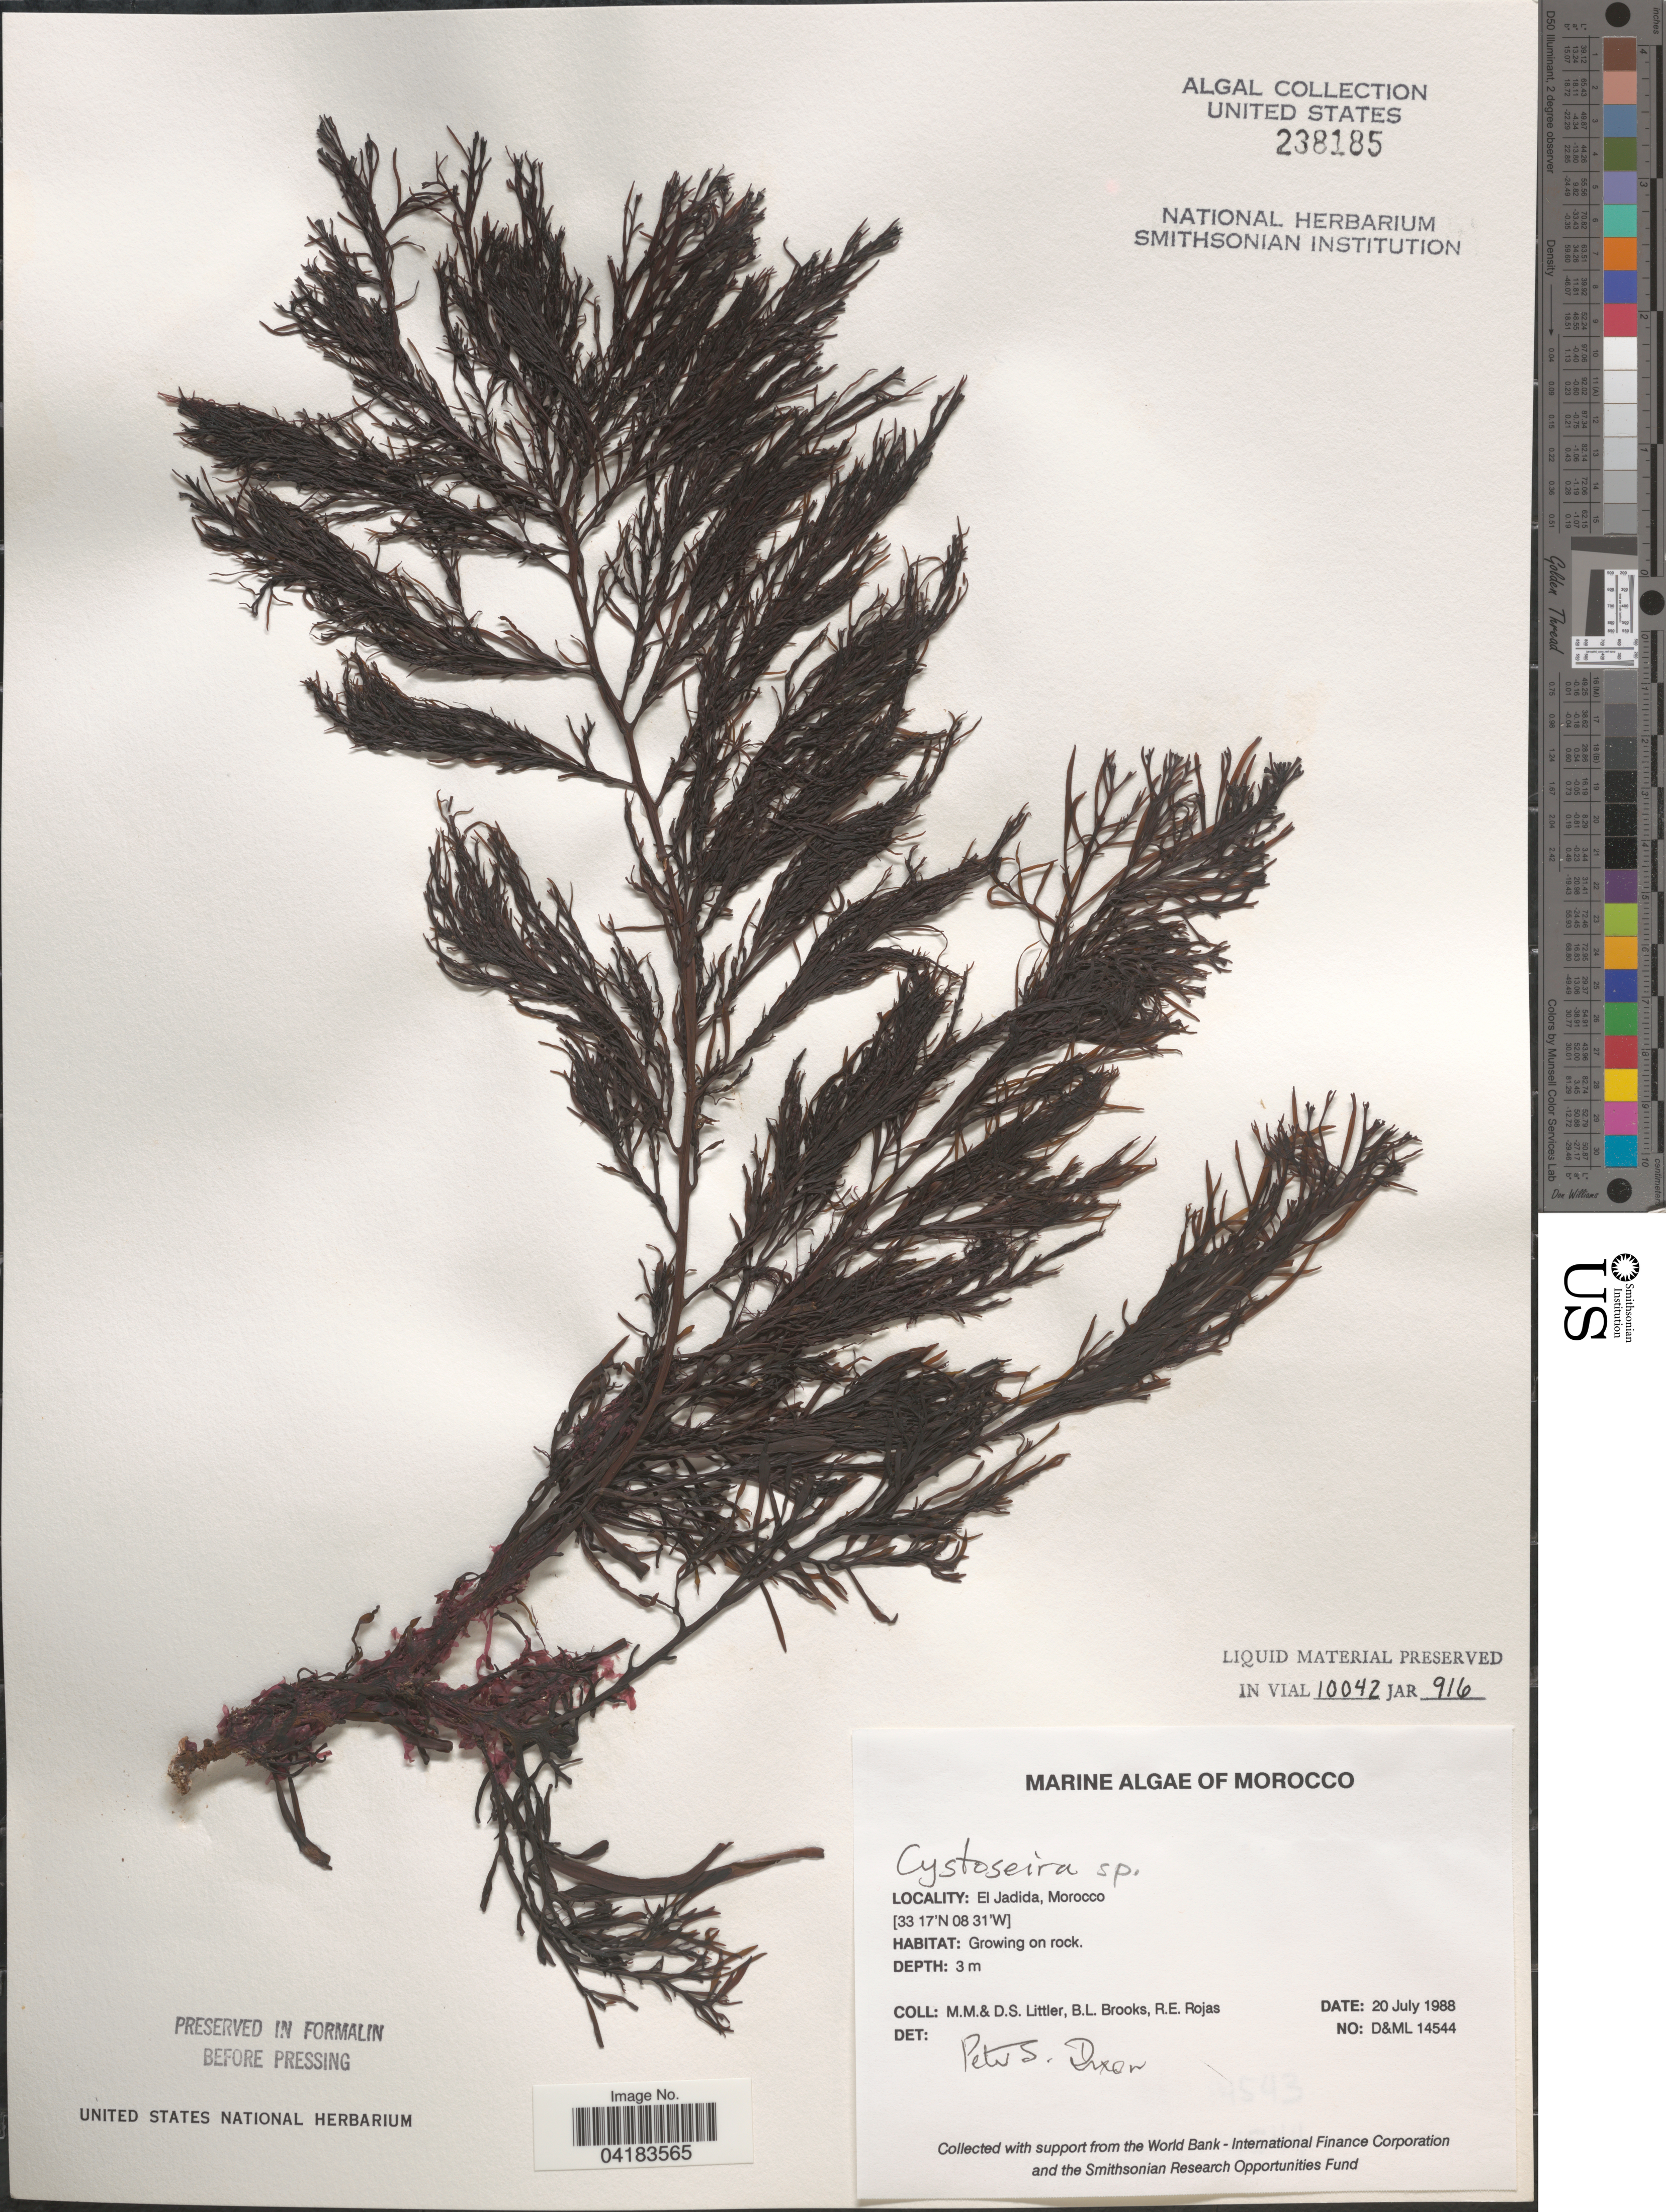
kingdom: Chromista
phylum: Ochrophyta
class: Phaeophyceae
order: Fucales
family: Sargassaceae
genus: Cystoseira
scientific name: Cystoseira sp.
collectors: D. S. Littler, B. Brooks & R. Rojas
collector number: D&ML14544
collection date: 1988-07-20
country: Morocco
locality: El Jadida.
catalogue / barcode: US 238185